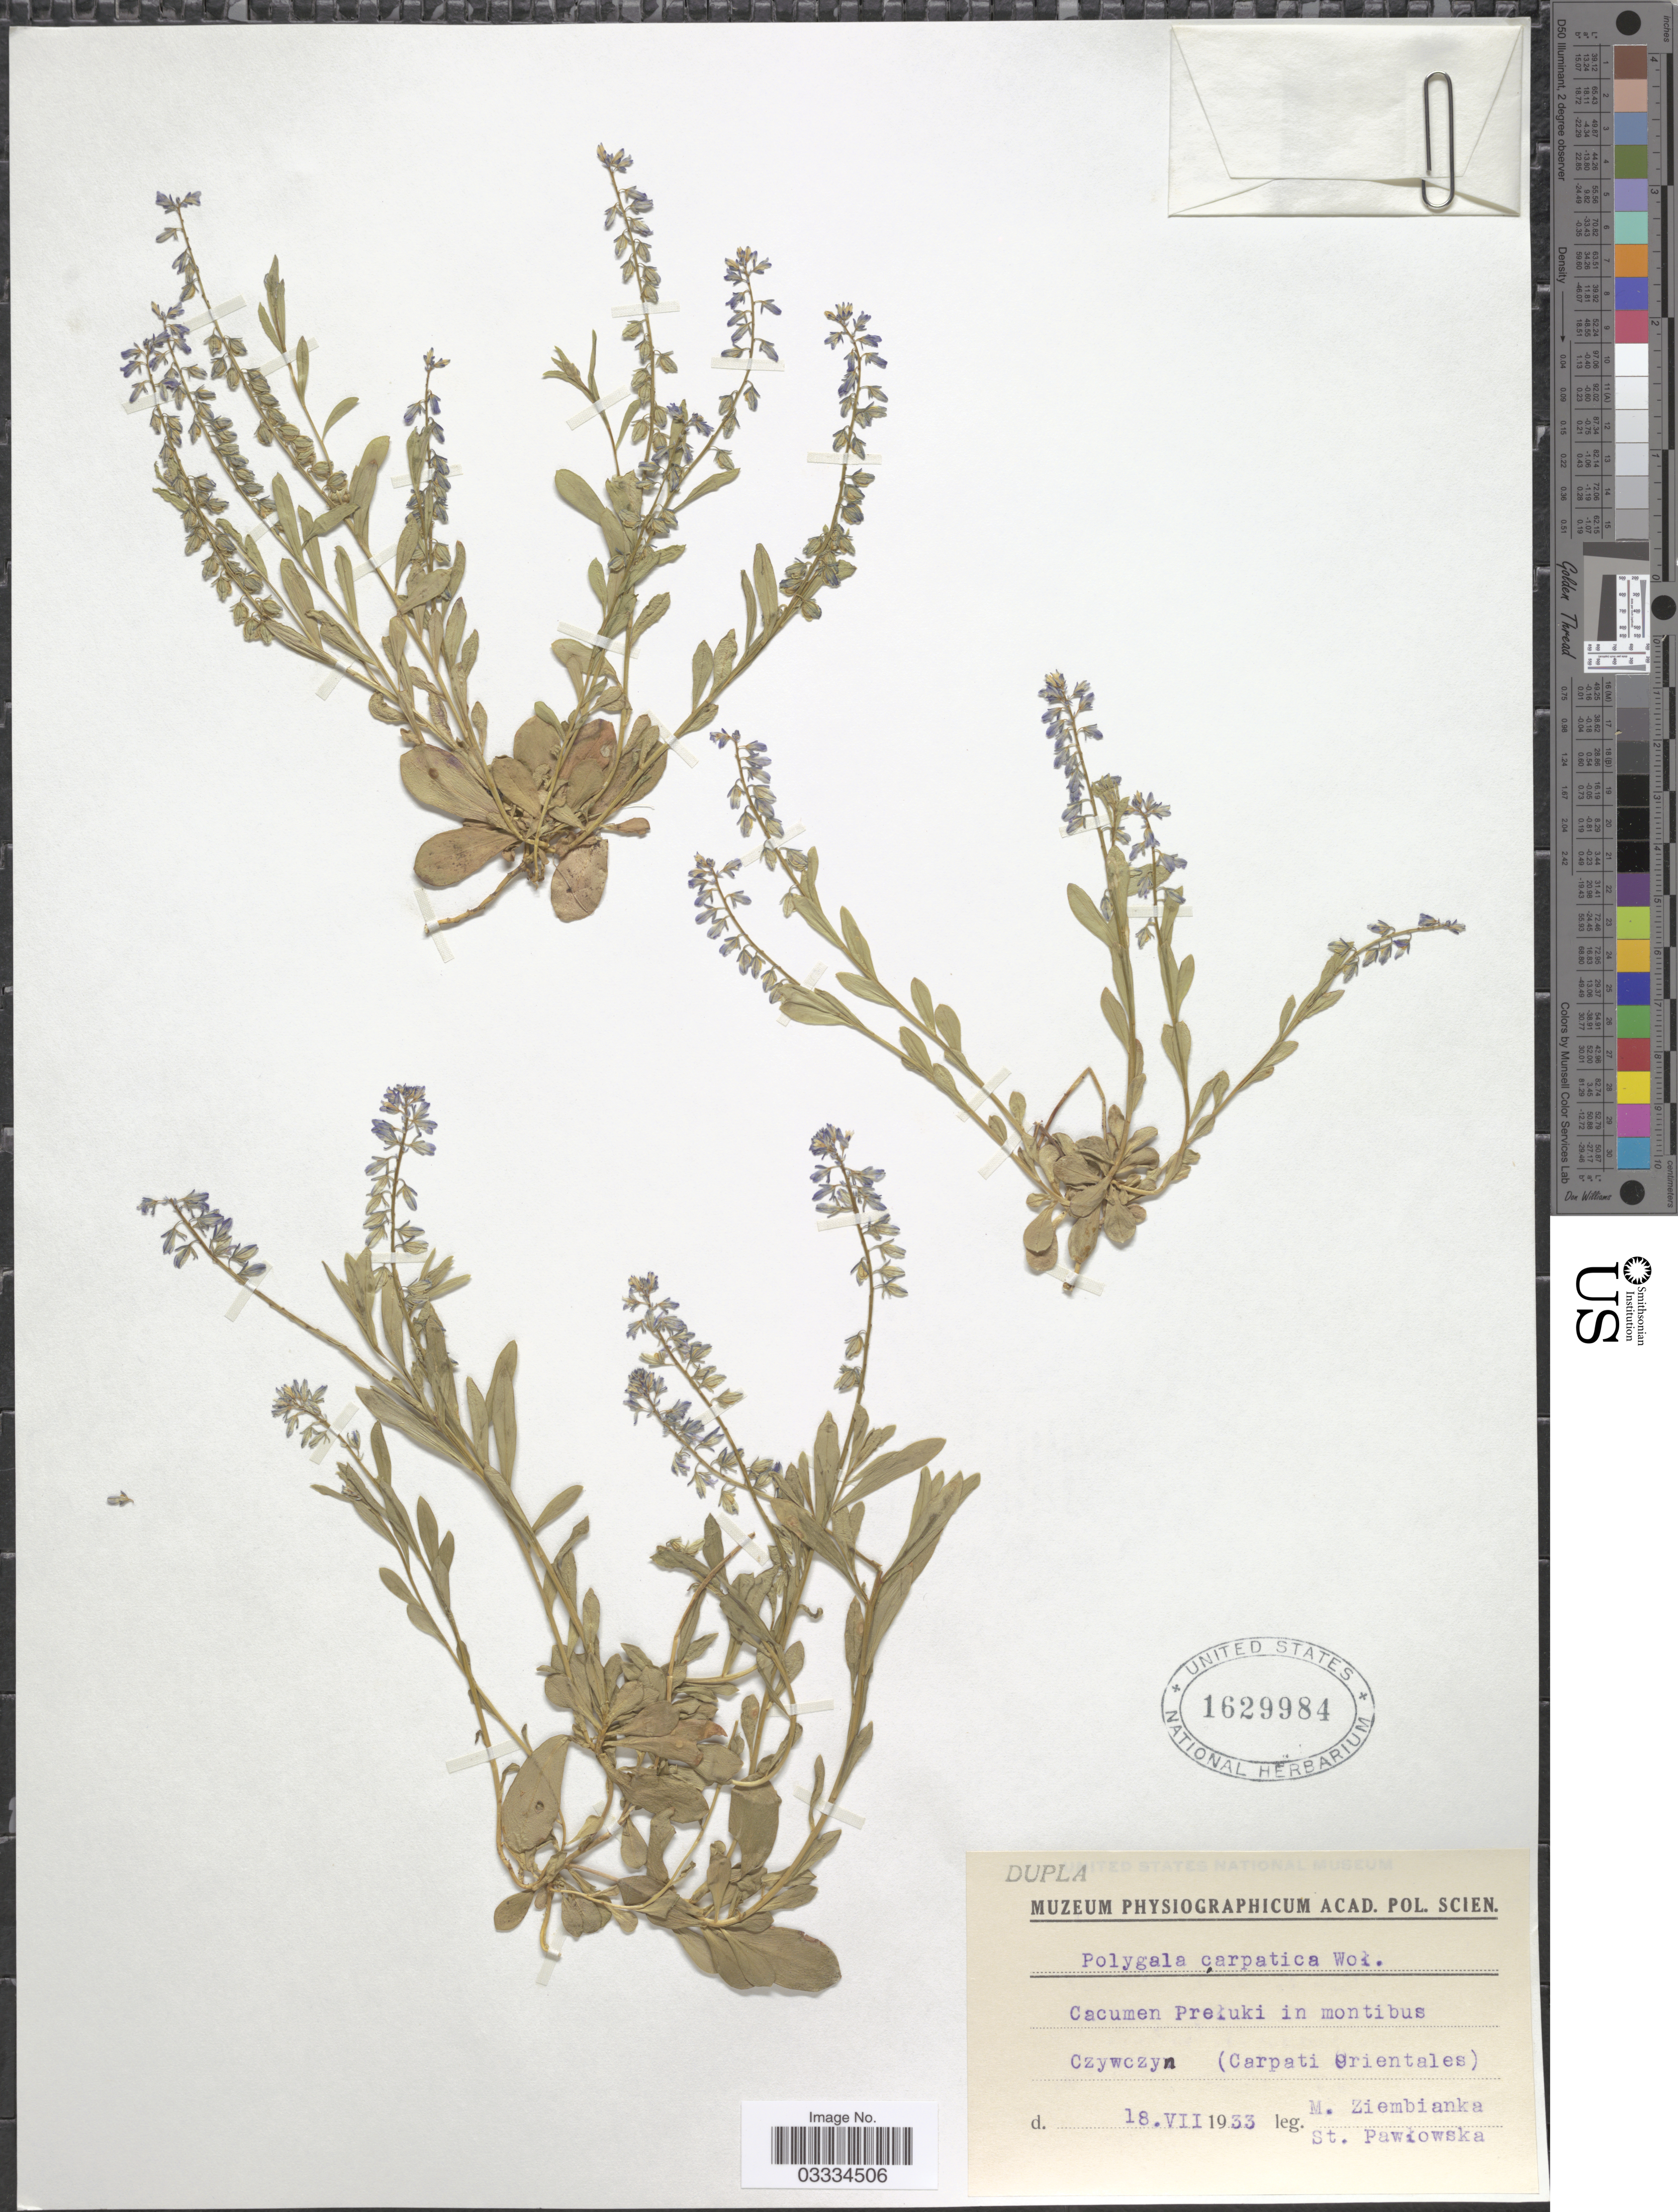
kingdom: Plantae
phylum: Tracheophyta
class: Magnoliopsida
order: Fabales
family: Polygalaceae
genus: Polygala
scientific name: Polygala carpatica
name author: Wol.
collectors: M. Ziembianka & S. Pawlowska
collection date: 1933-07-18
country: Poland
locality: Cacumen Preluki in montibus Czywczyn (Carpati Orientales).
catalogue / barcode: US 1629984